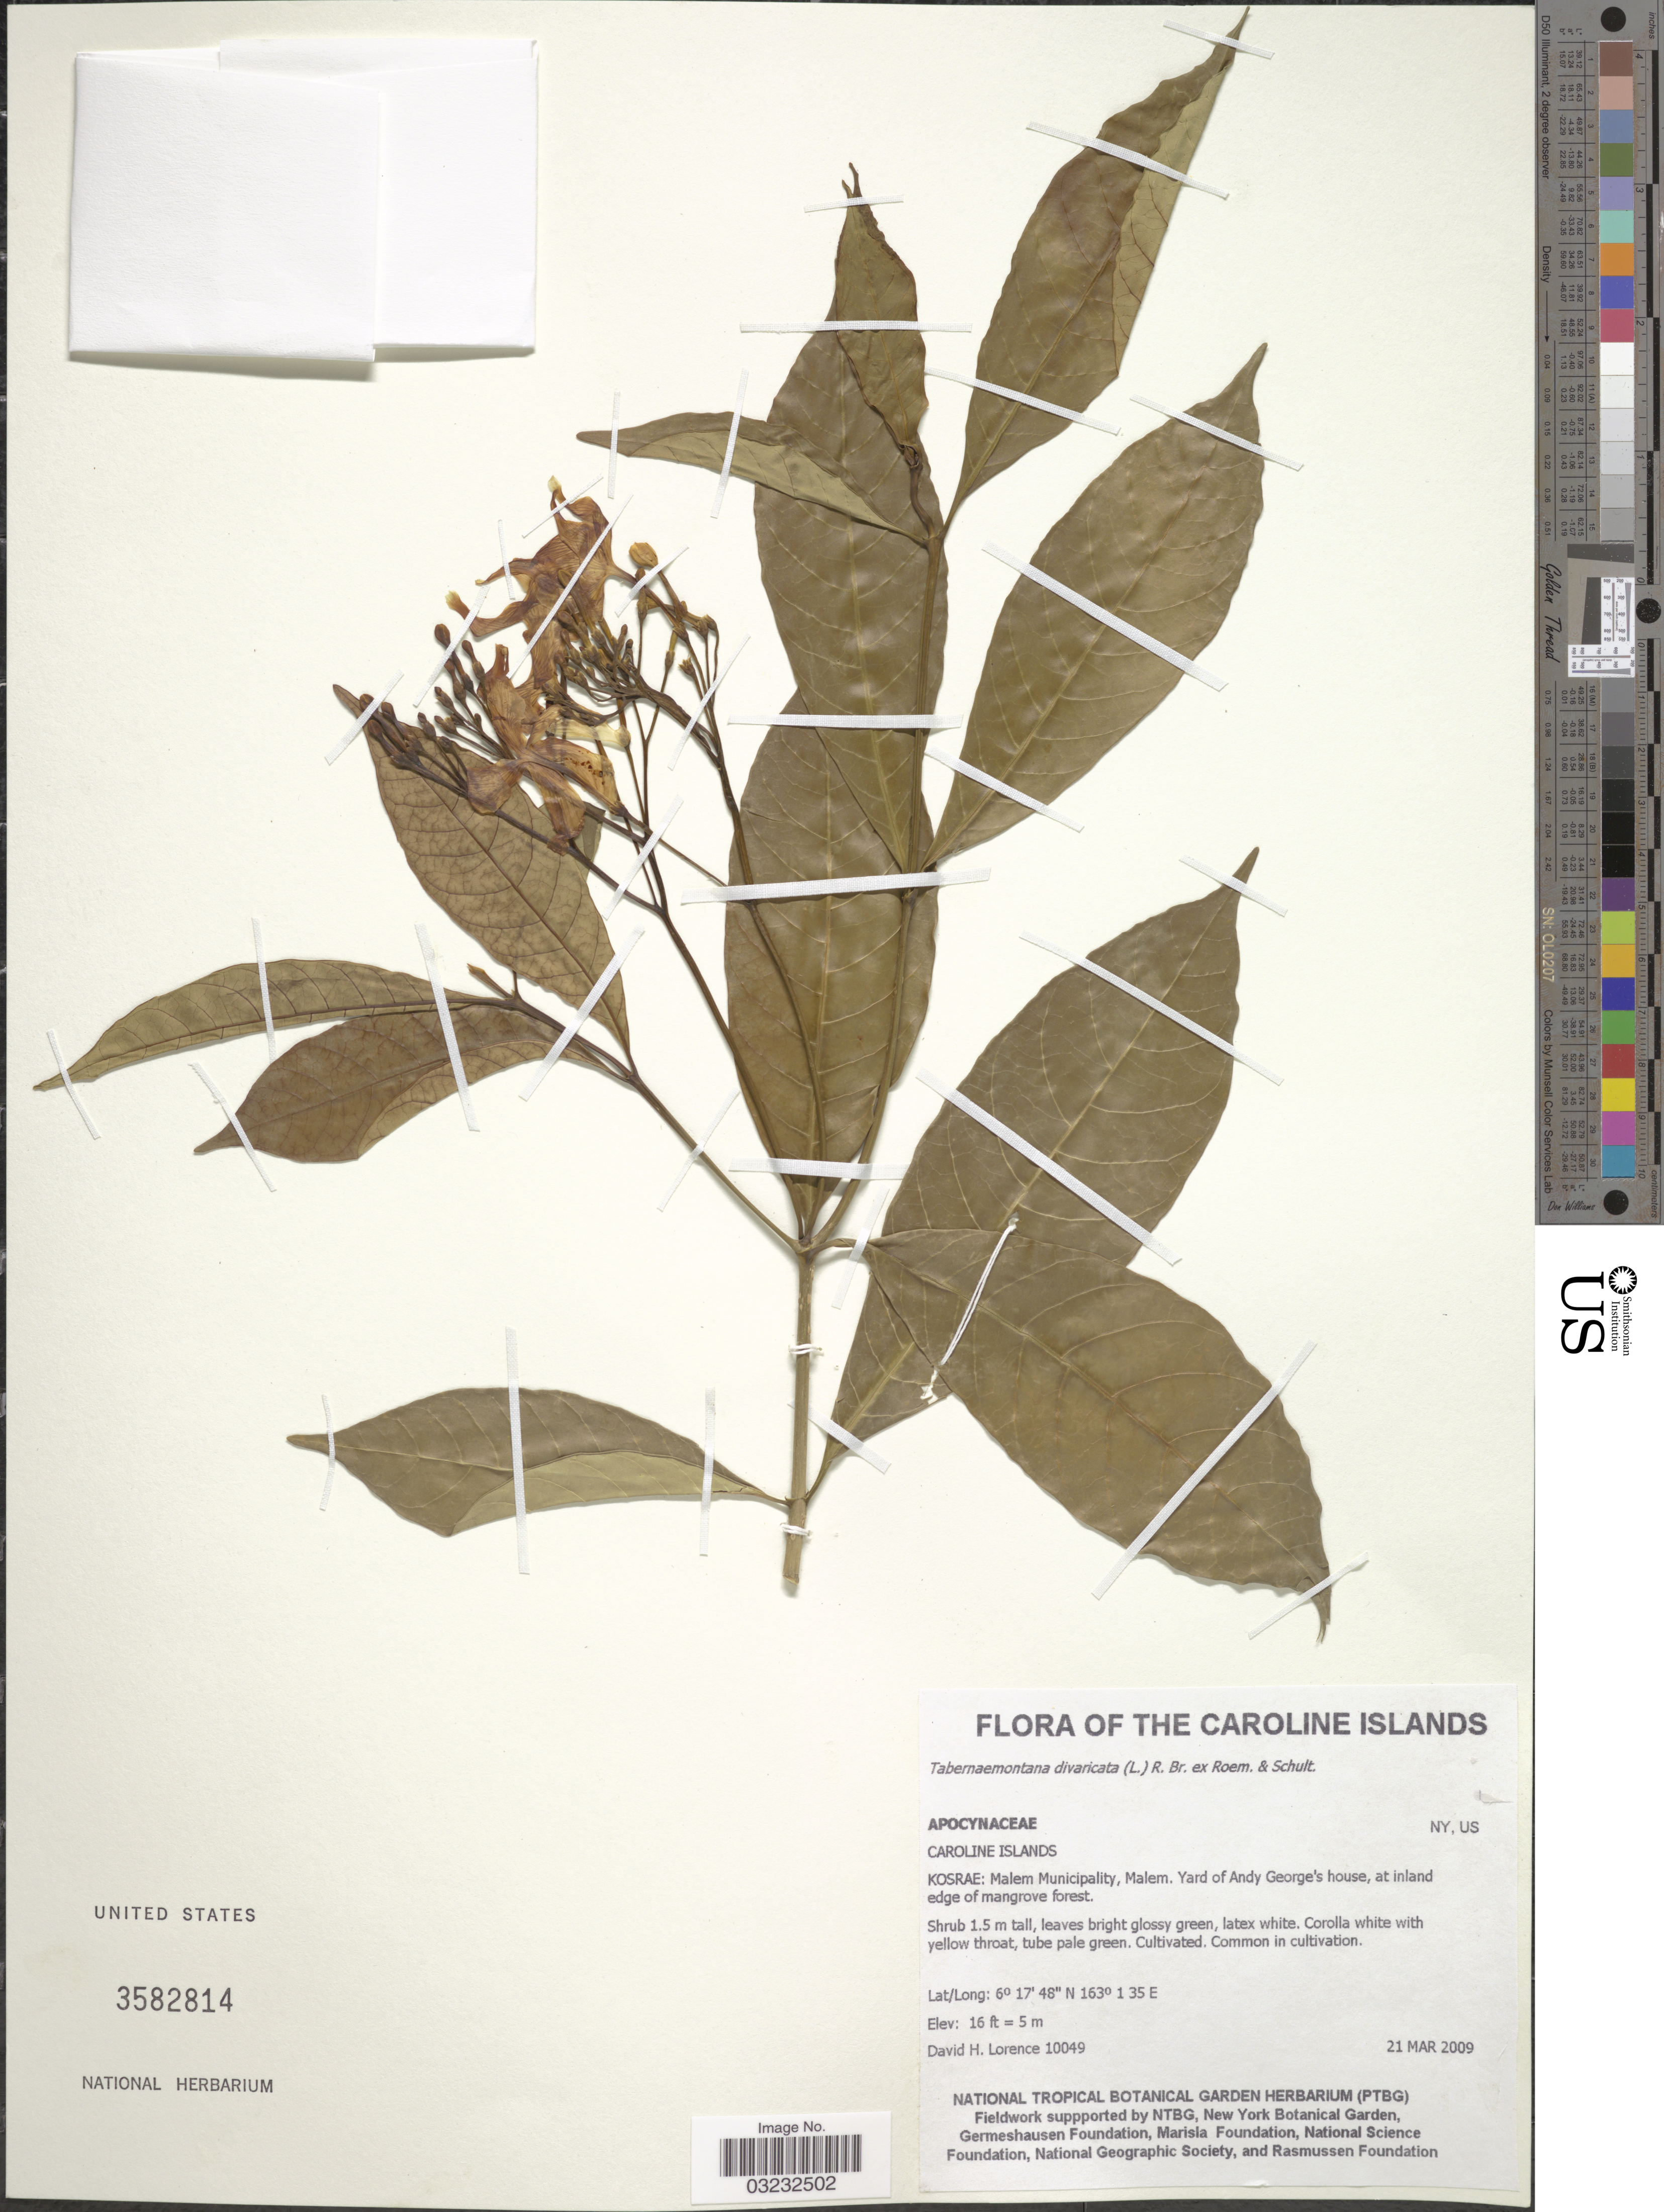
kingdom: Plantae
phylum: Tracheophyta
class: Magnoliopsida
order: Gentianales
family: Apocynaceae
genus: Tabernaemontana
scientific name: Tabernaemontana divaricata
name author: (L.) R. Br. ex Roem. & Schult.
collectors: D. Lorence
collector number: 10049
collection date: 2009-03-21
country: Micronesia, Federated States of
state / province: Kosrae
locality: The Caroline Islands, Caroline Islands, Malem Municipality, Malem. Yard of Andy George's house, at inland edge of mangrove forest.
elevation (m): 5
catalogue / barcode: US 3582814